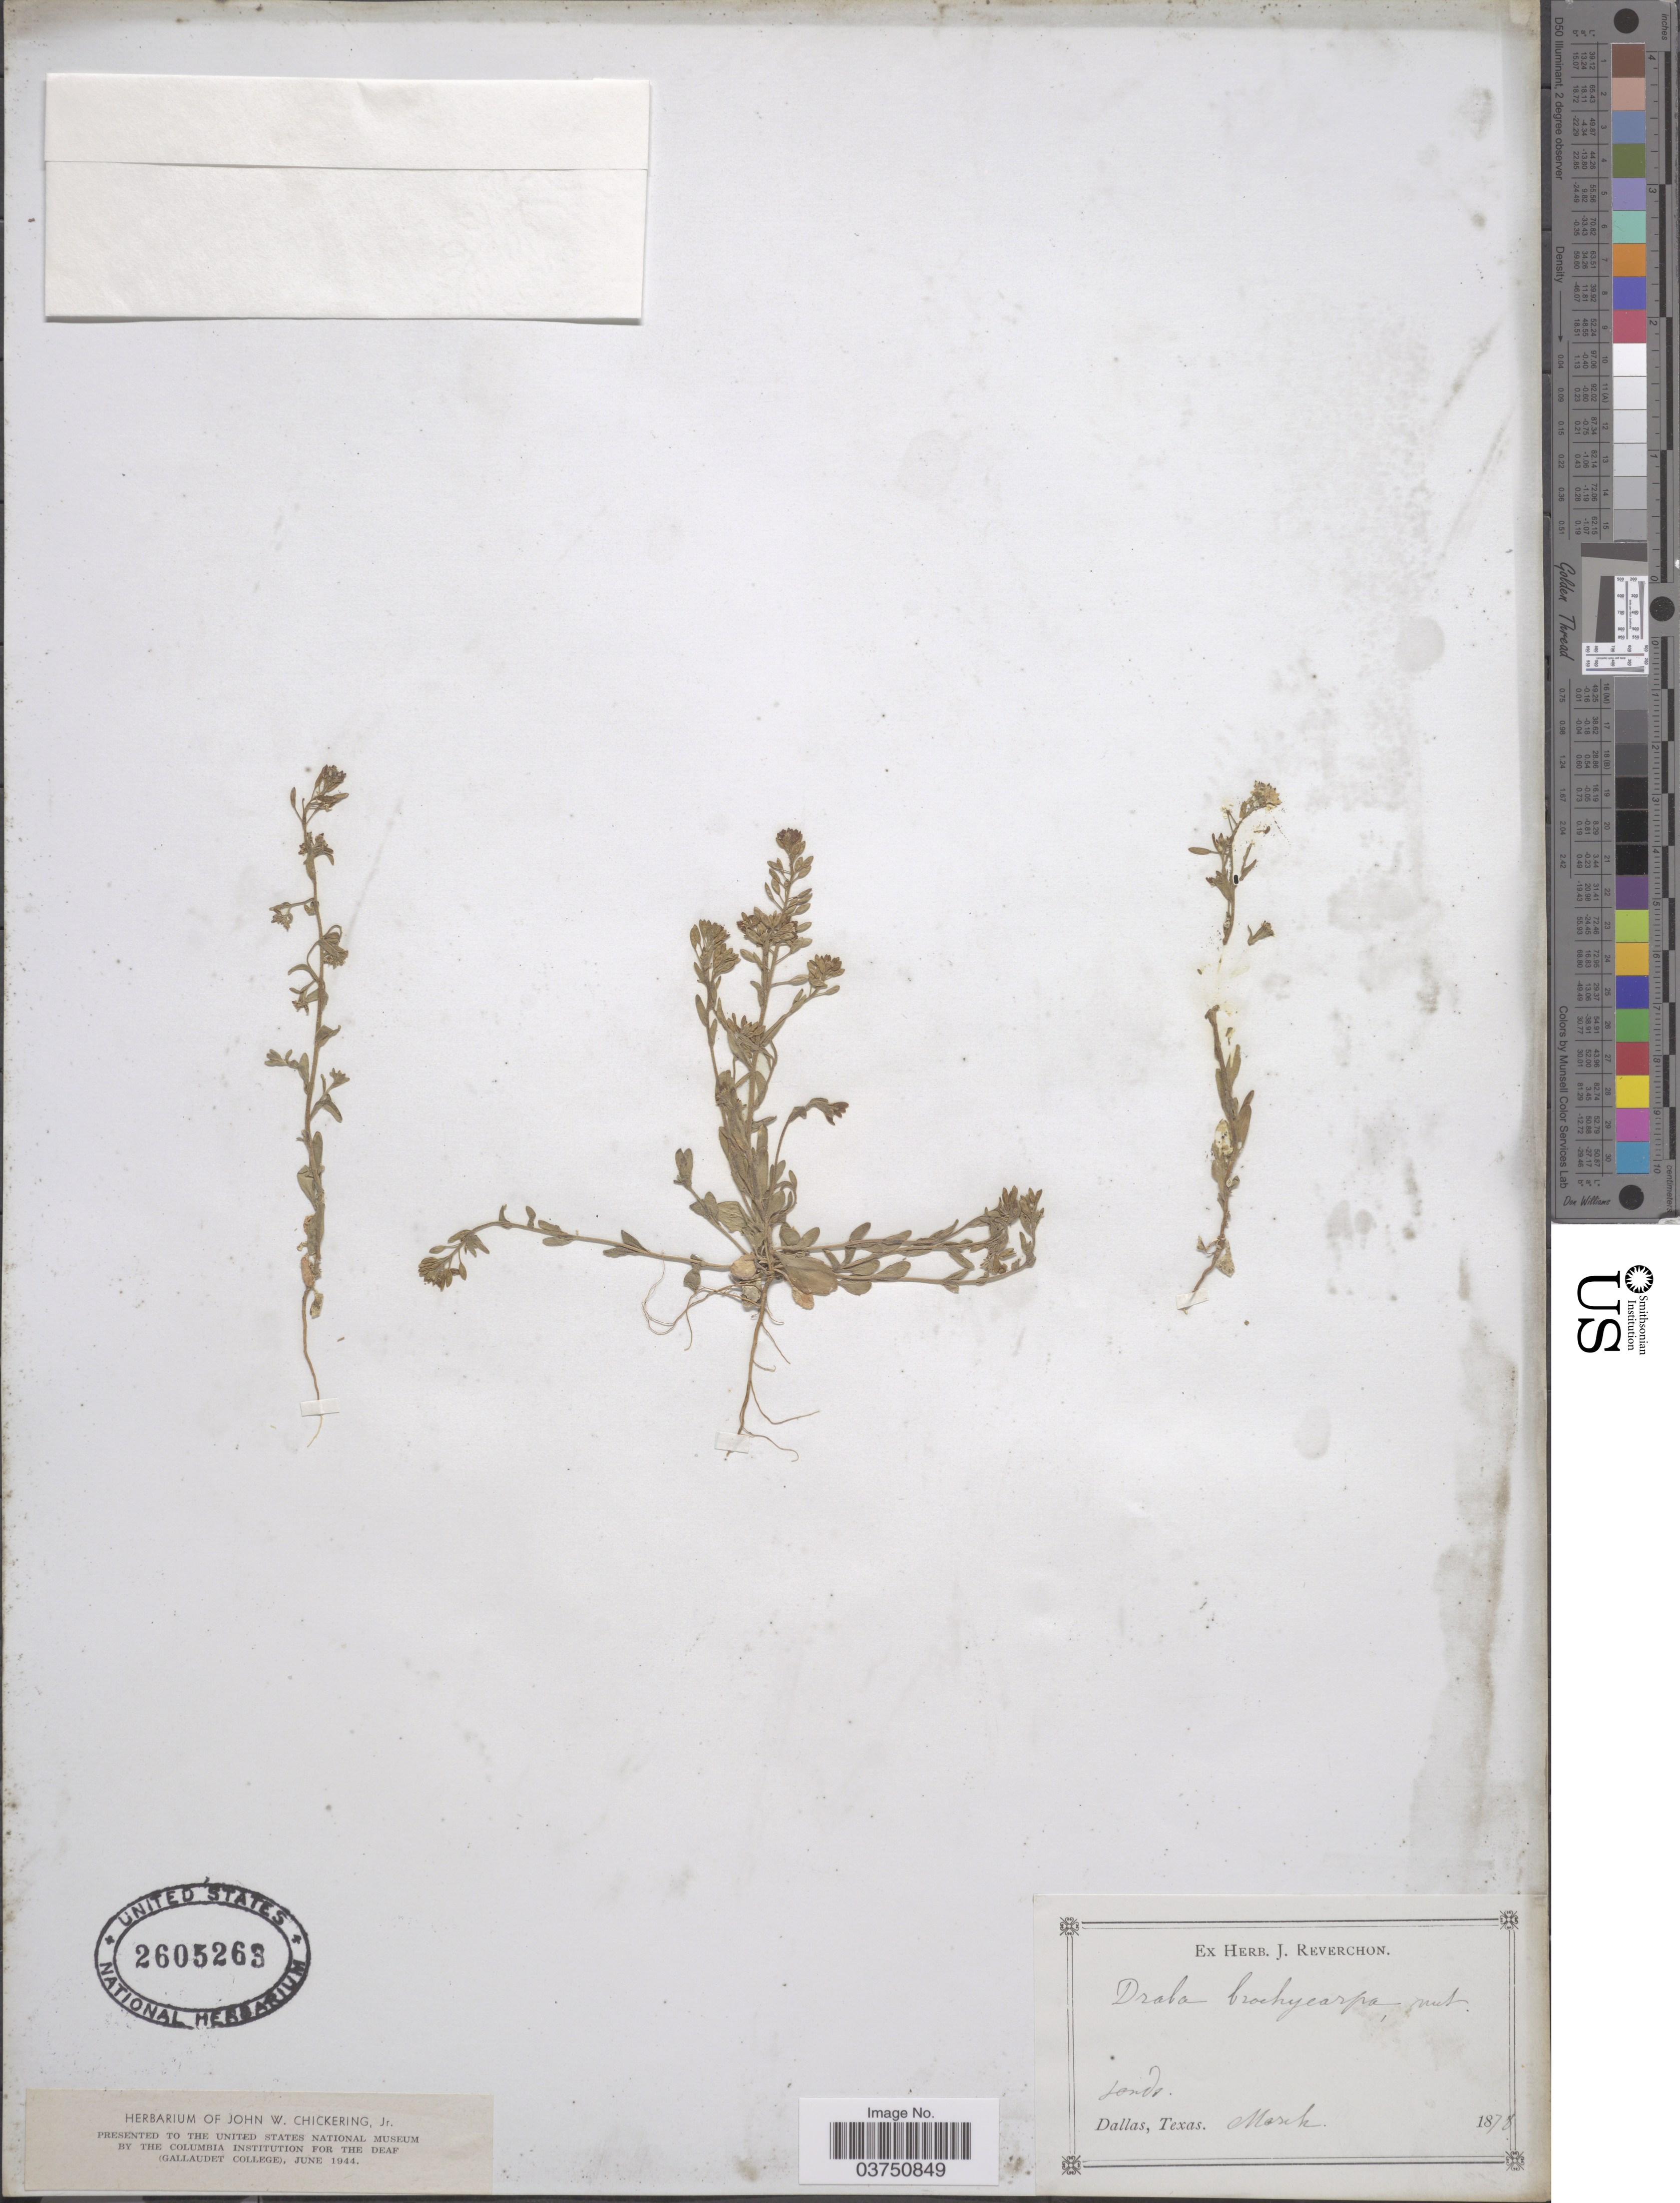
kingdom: Plantae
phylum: Tracheophyta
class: Magnoliopsida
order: Brassicales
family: Brassicaceae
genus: Draba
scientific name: Draba brachycarpa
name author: (Nutt.) Torr. & A. Gray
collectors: ex herb. J. Reverchon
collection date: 1878-03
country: United States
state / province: Texas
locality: Ponds, Dallas.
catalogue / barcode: US 2605263